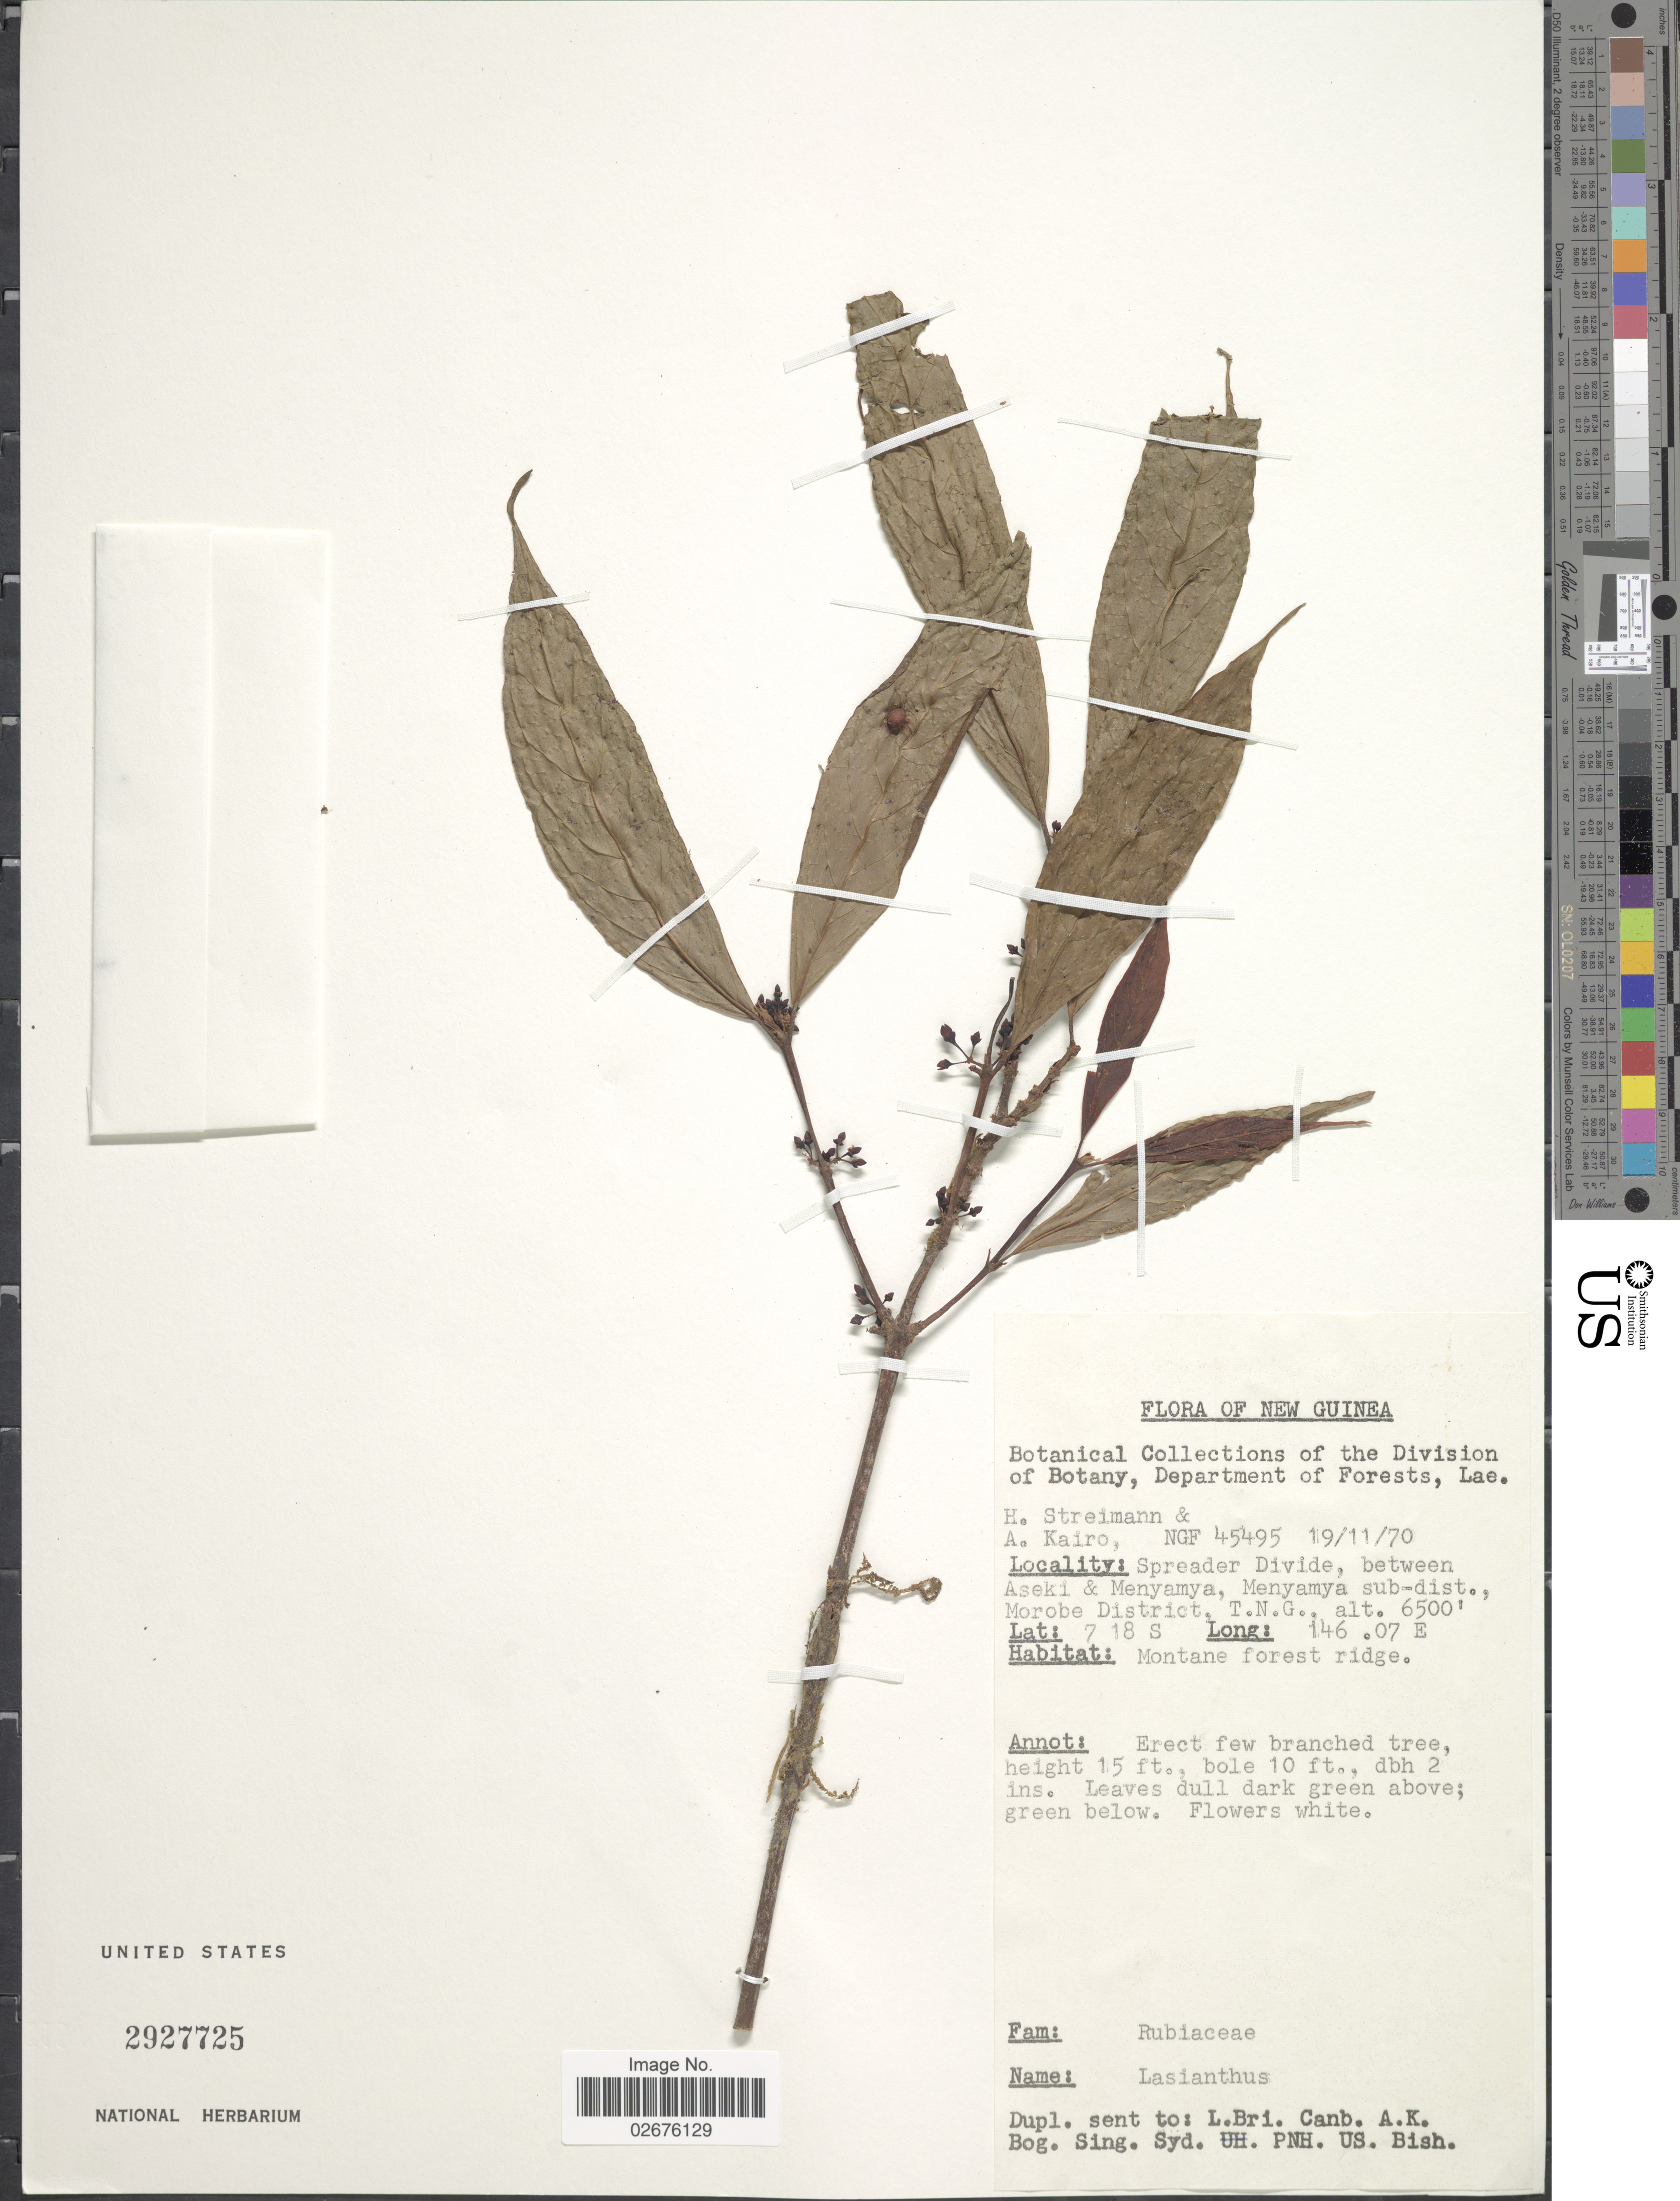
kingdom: Plantae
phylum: Tracheophyta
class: Magnoliopsida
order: Gentianales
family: Rubiaceae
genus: Lasianthus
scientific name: Lasianthus sp.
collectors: H. Streimann & A. Kairo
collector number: NGF 45495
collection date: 1970-11-19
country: Papua New Guinea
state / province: Morobe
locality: New Guinea. Spreader Divide, between Aseki & Menyamya, Menyamya sub-dist., T.N.G.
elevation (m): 1981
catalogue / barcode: US 2927725